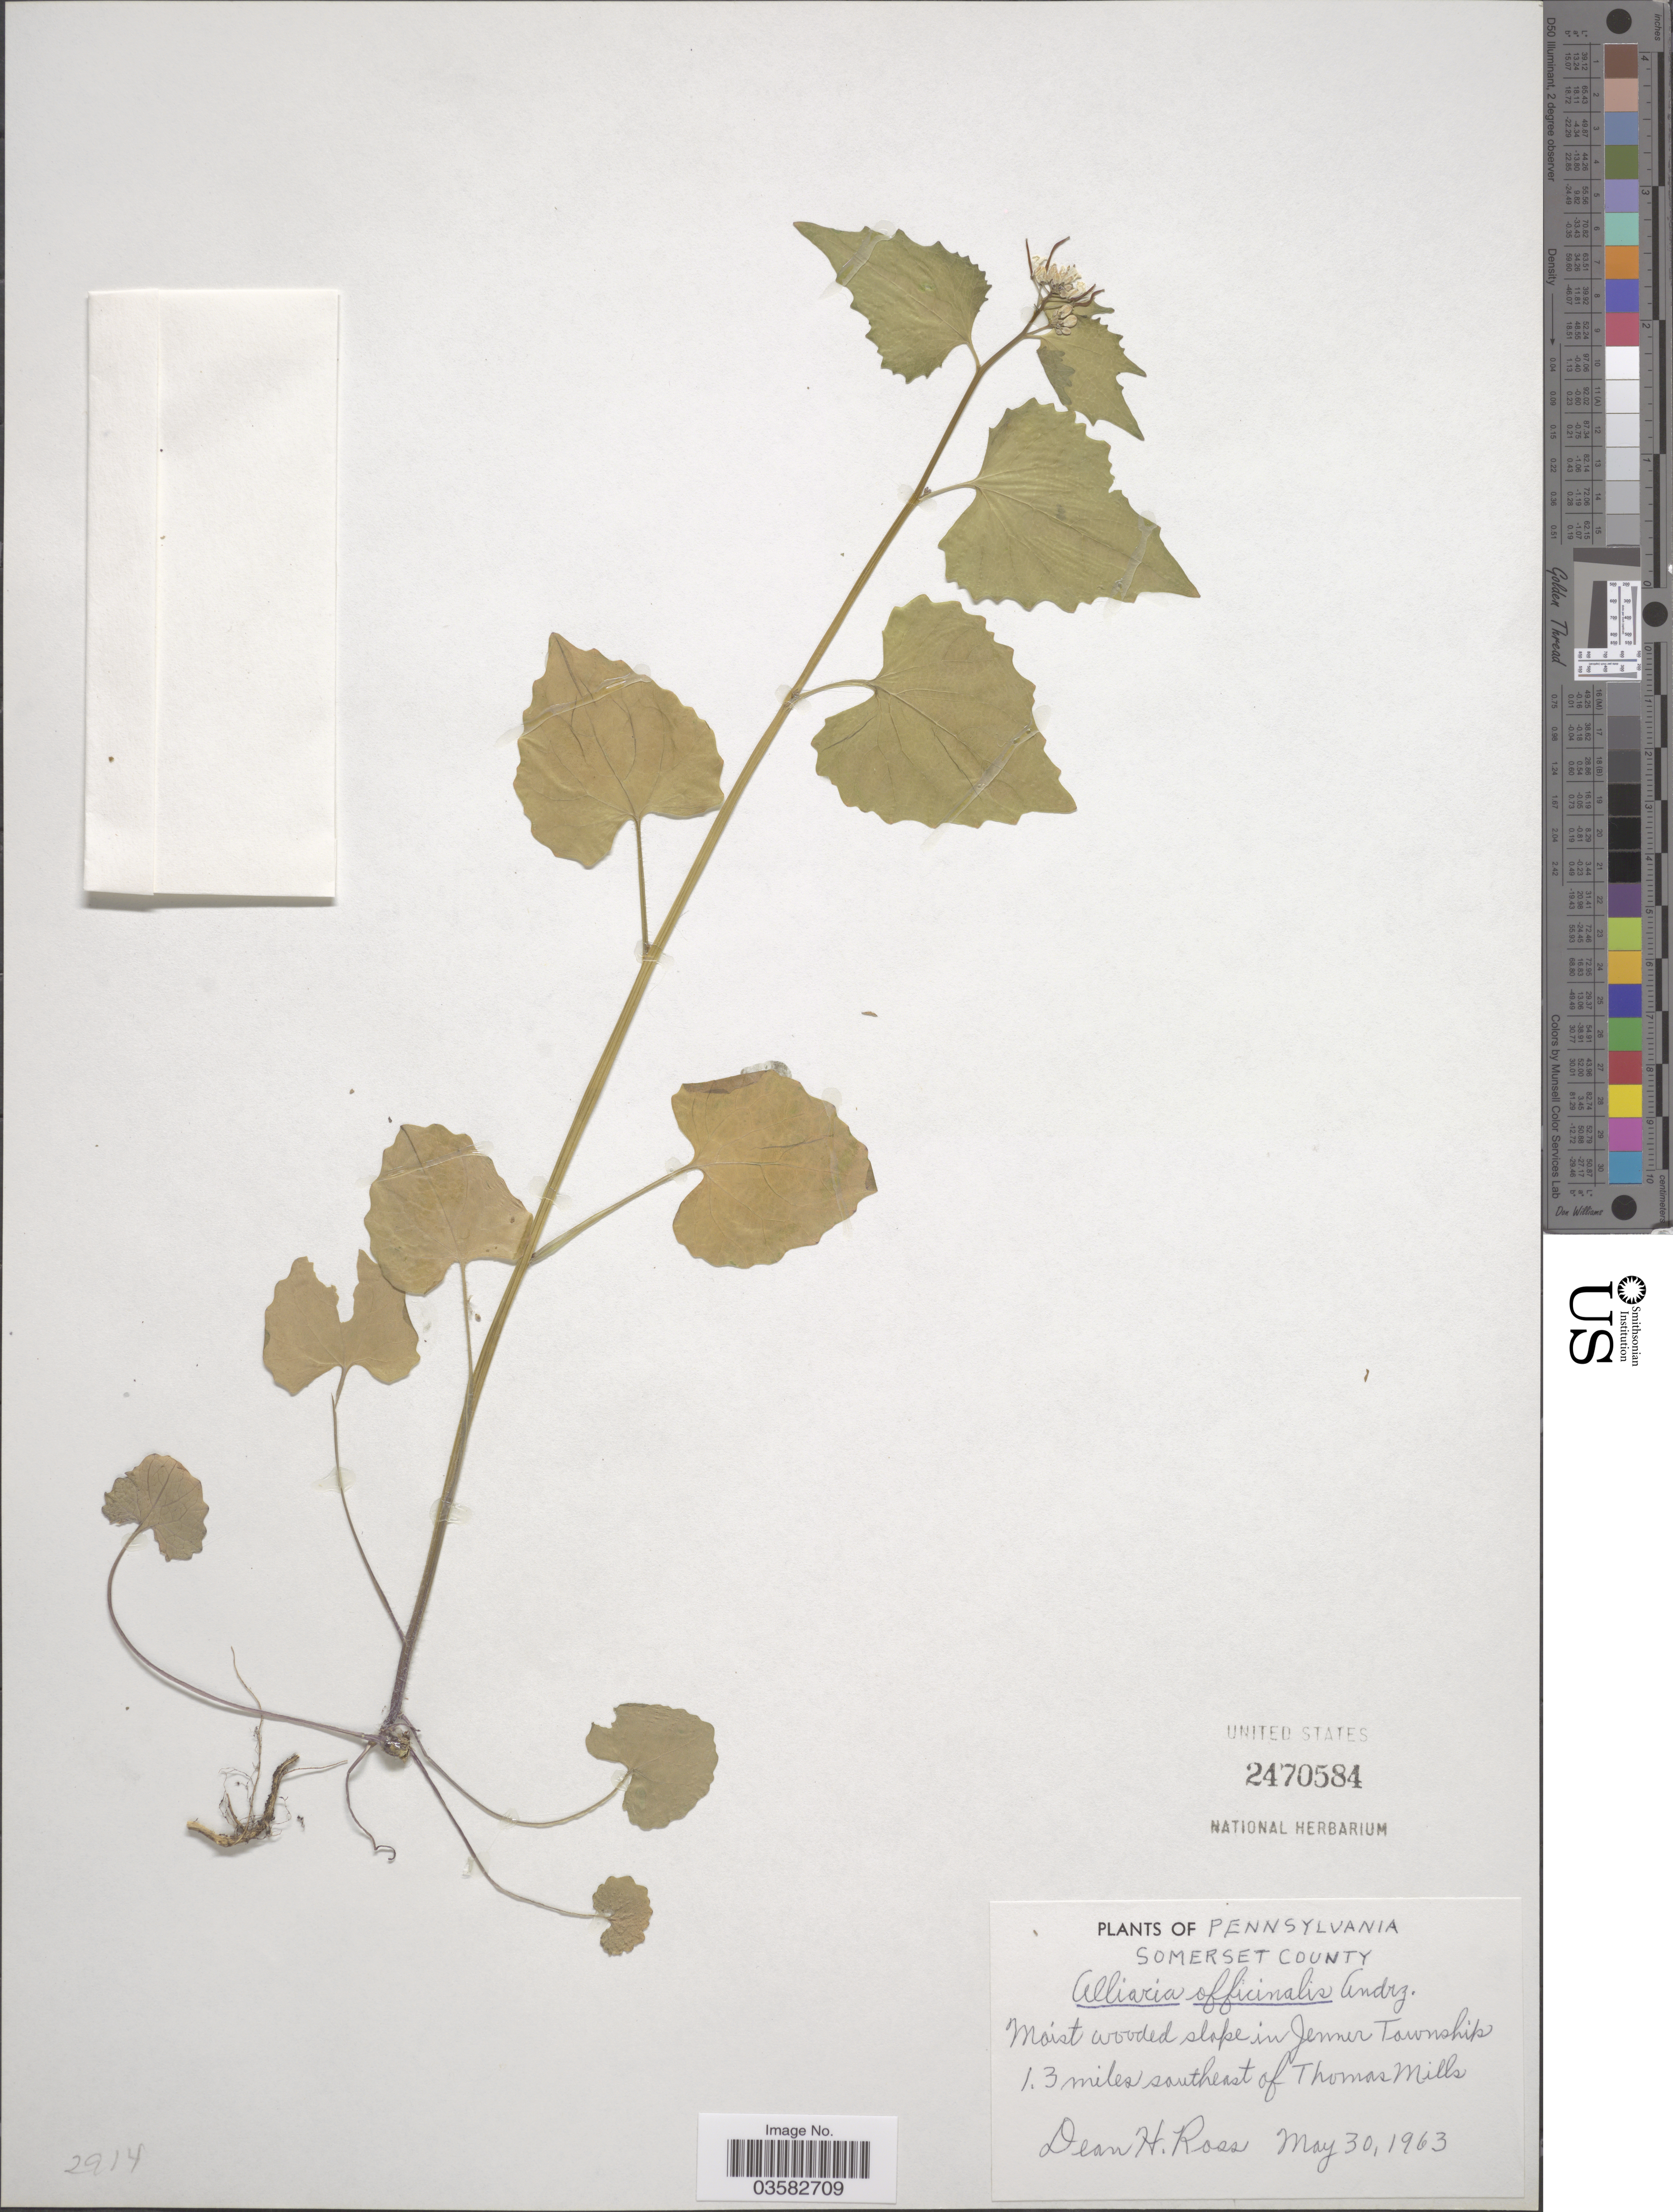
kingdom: Plantae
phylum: Tracheophyta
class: Magnoliopsida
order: Brassicales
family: Brassicaceae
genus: Alliaria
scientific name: Alliaria officinalis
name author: Andrz. ex DC.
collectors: D. Ross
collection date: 1963-05-30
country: United States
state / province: Pennsylvania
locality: Somerset County. Moist wooded slope in Jenner Township 1.3 miles southeast of Thomas Mills.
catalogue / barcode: US 2470584